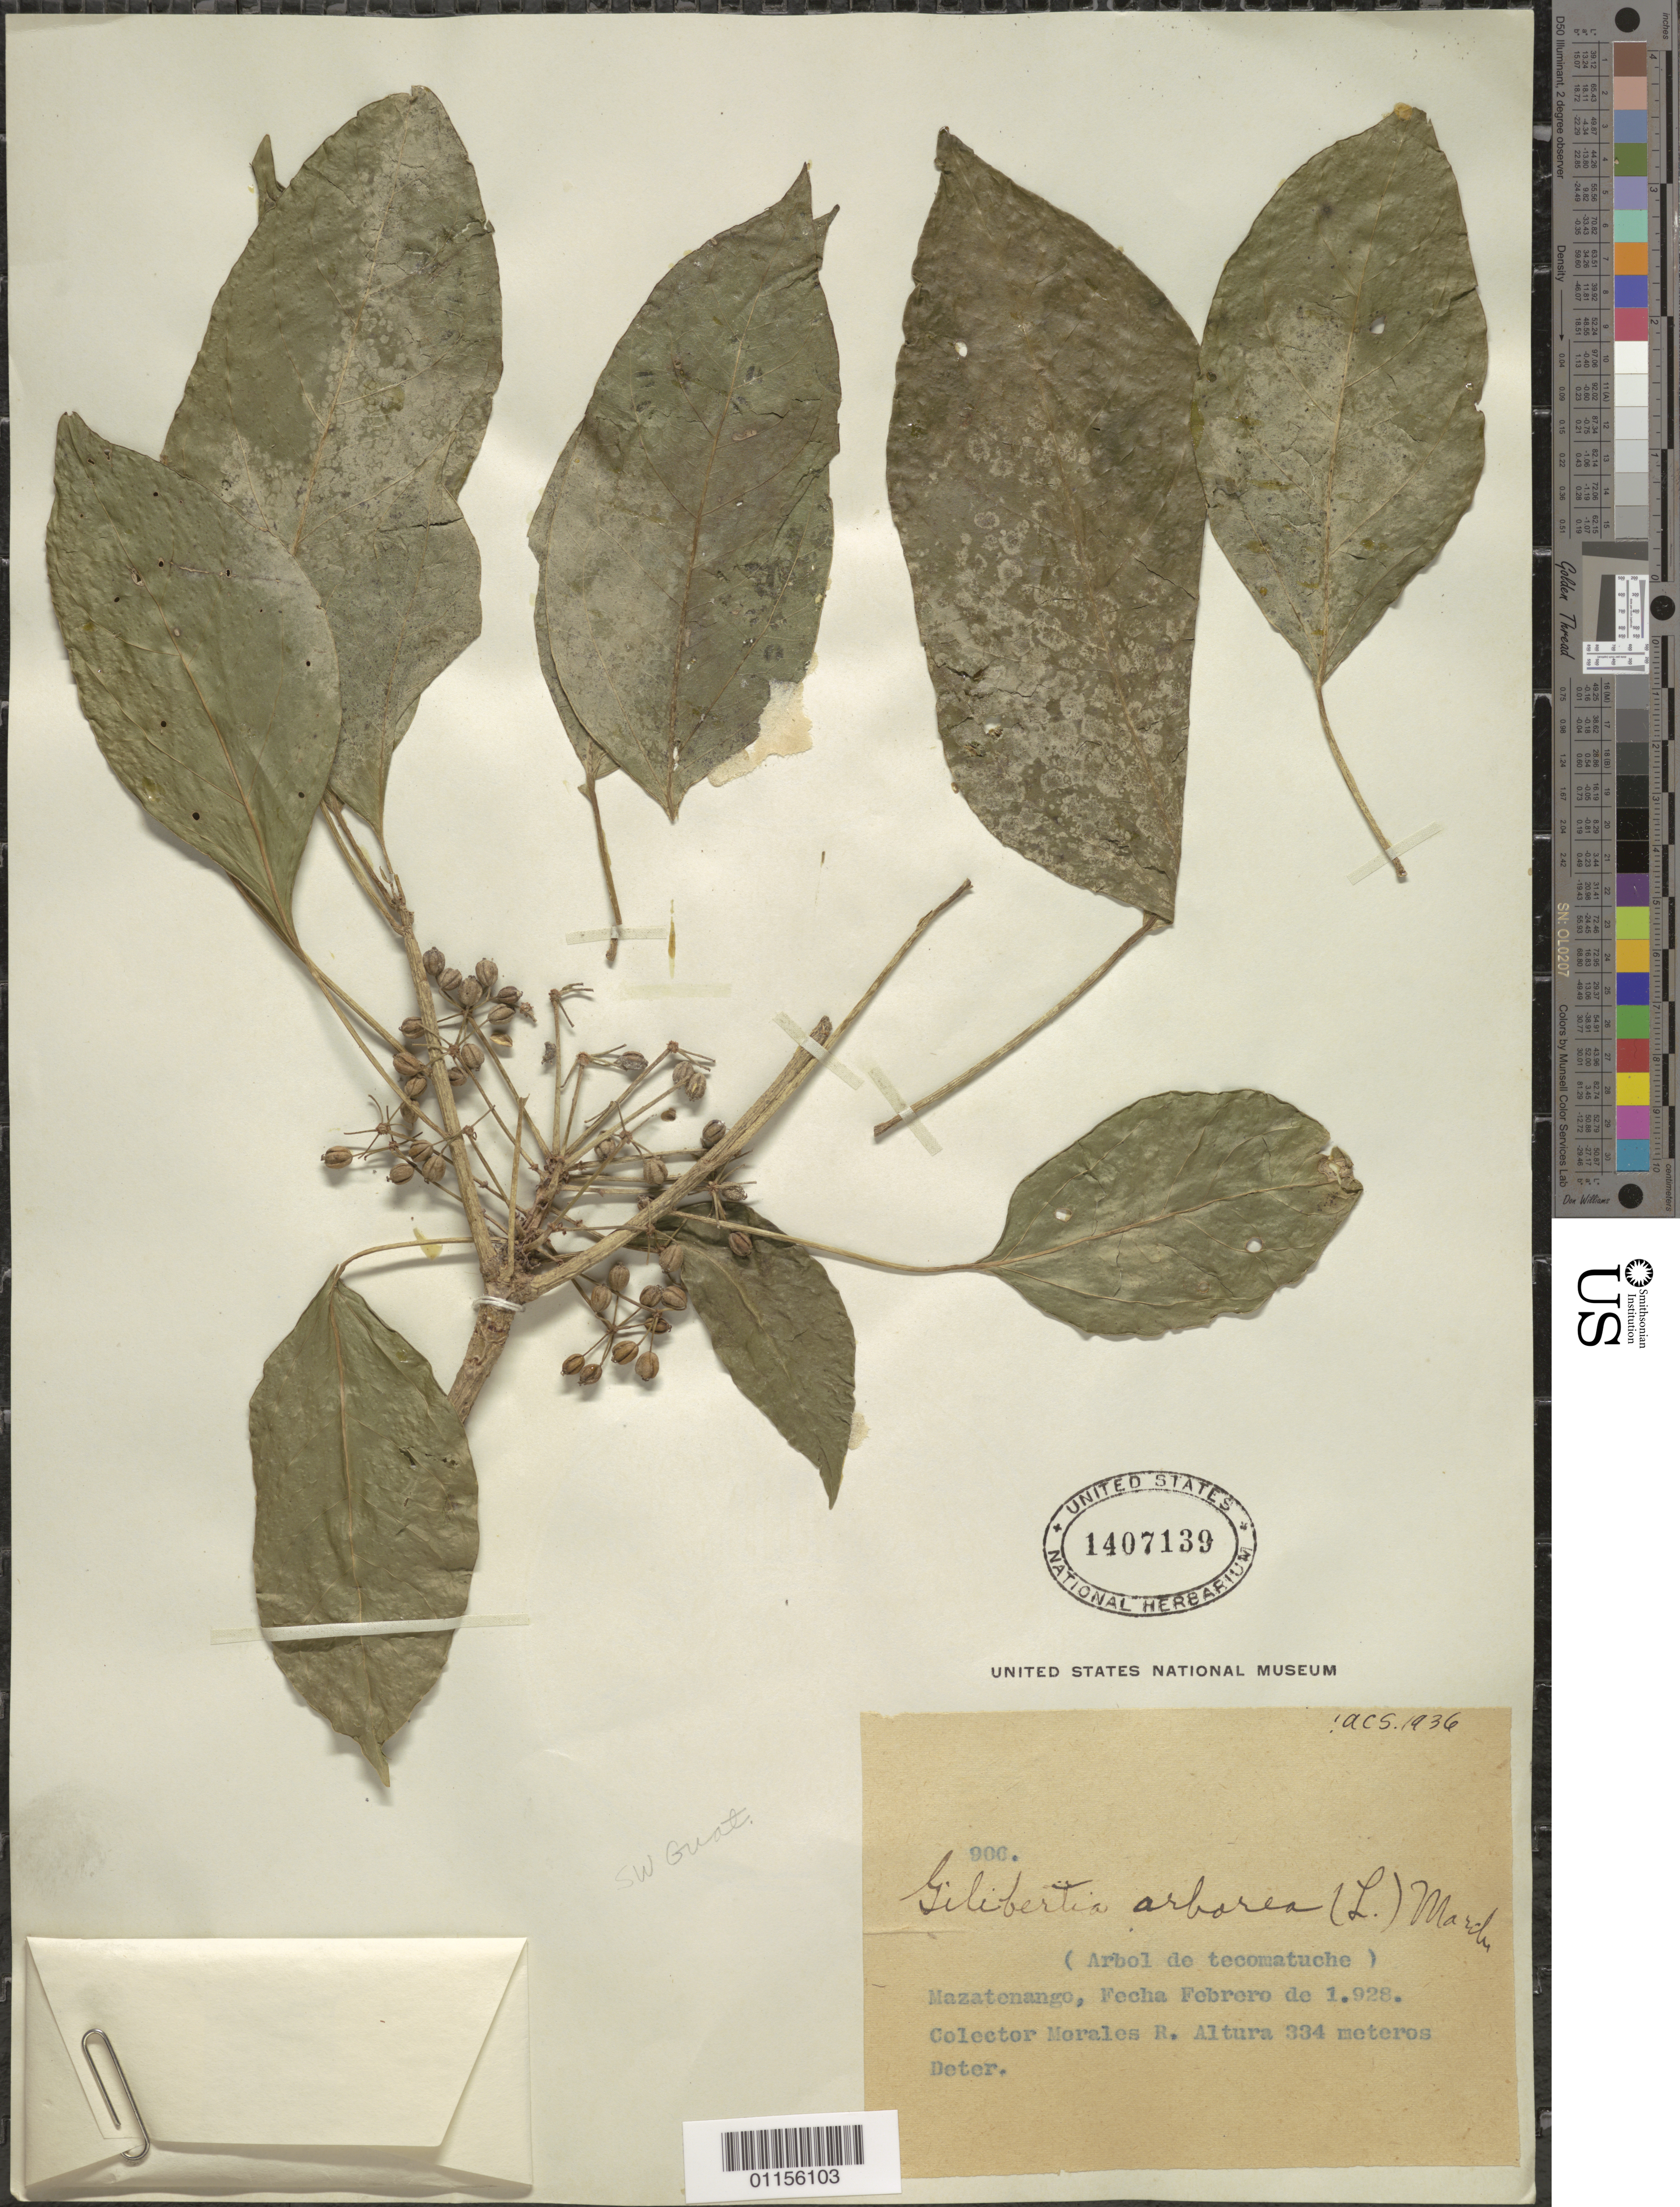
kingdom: Plantae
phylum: Tracheophyta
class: Magnoliopsida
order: Apiales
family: Araliaceae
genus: Dendropanax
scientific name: Dendropanax arboreus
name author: (L.) Decne. & Planch.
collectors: R. Morales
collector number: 906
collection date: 1928-02-01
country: Guatemala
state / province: Suchitepéquez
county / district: Mazatenango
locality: Mazatenango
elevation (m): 334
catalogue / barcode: US 1407139